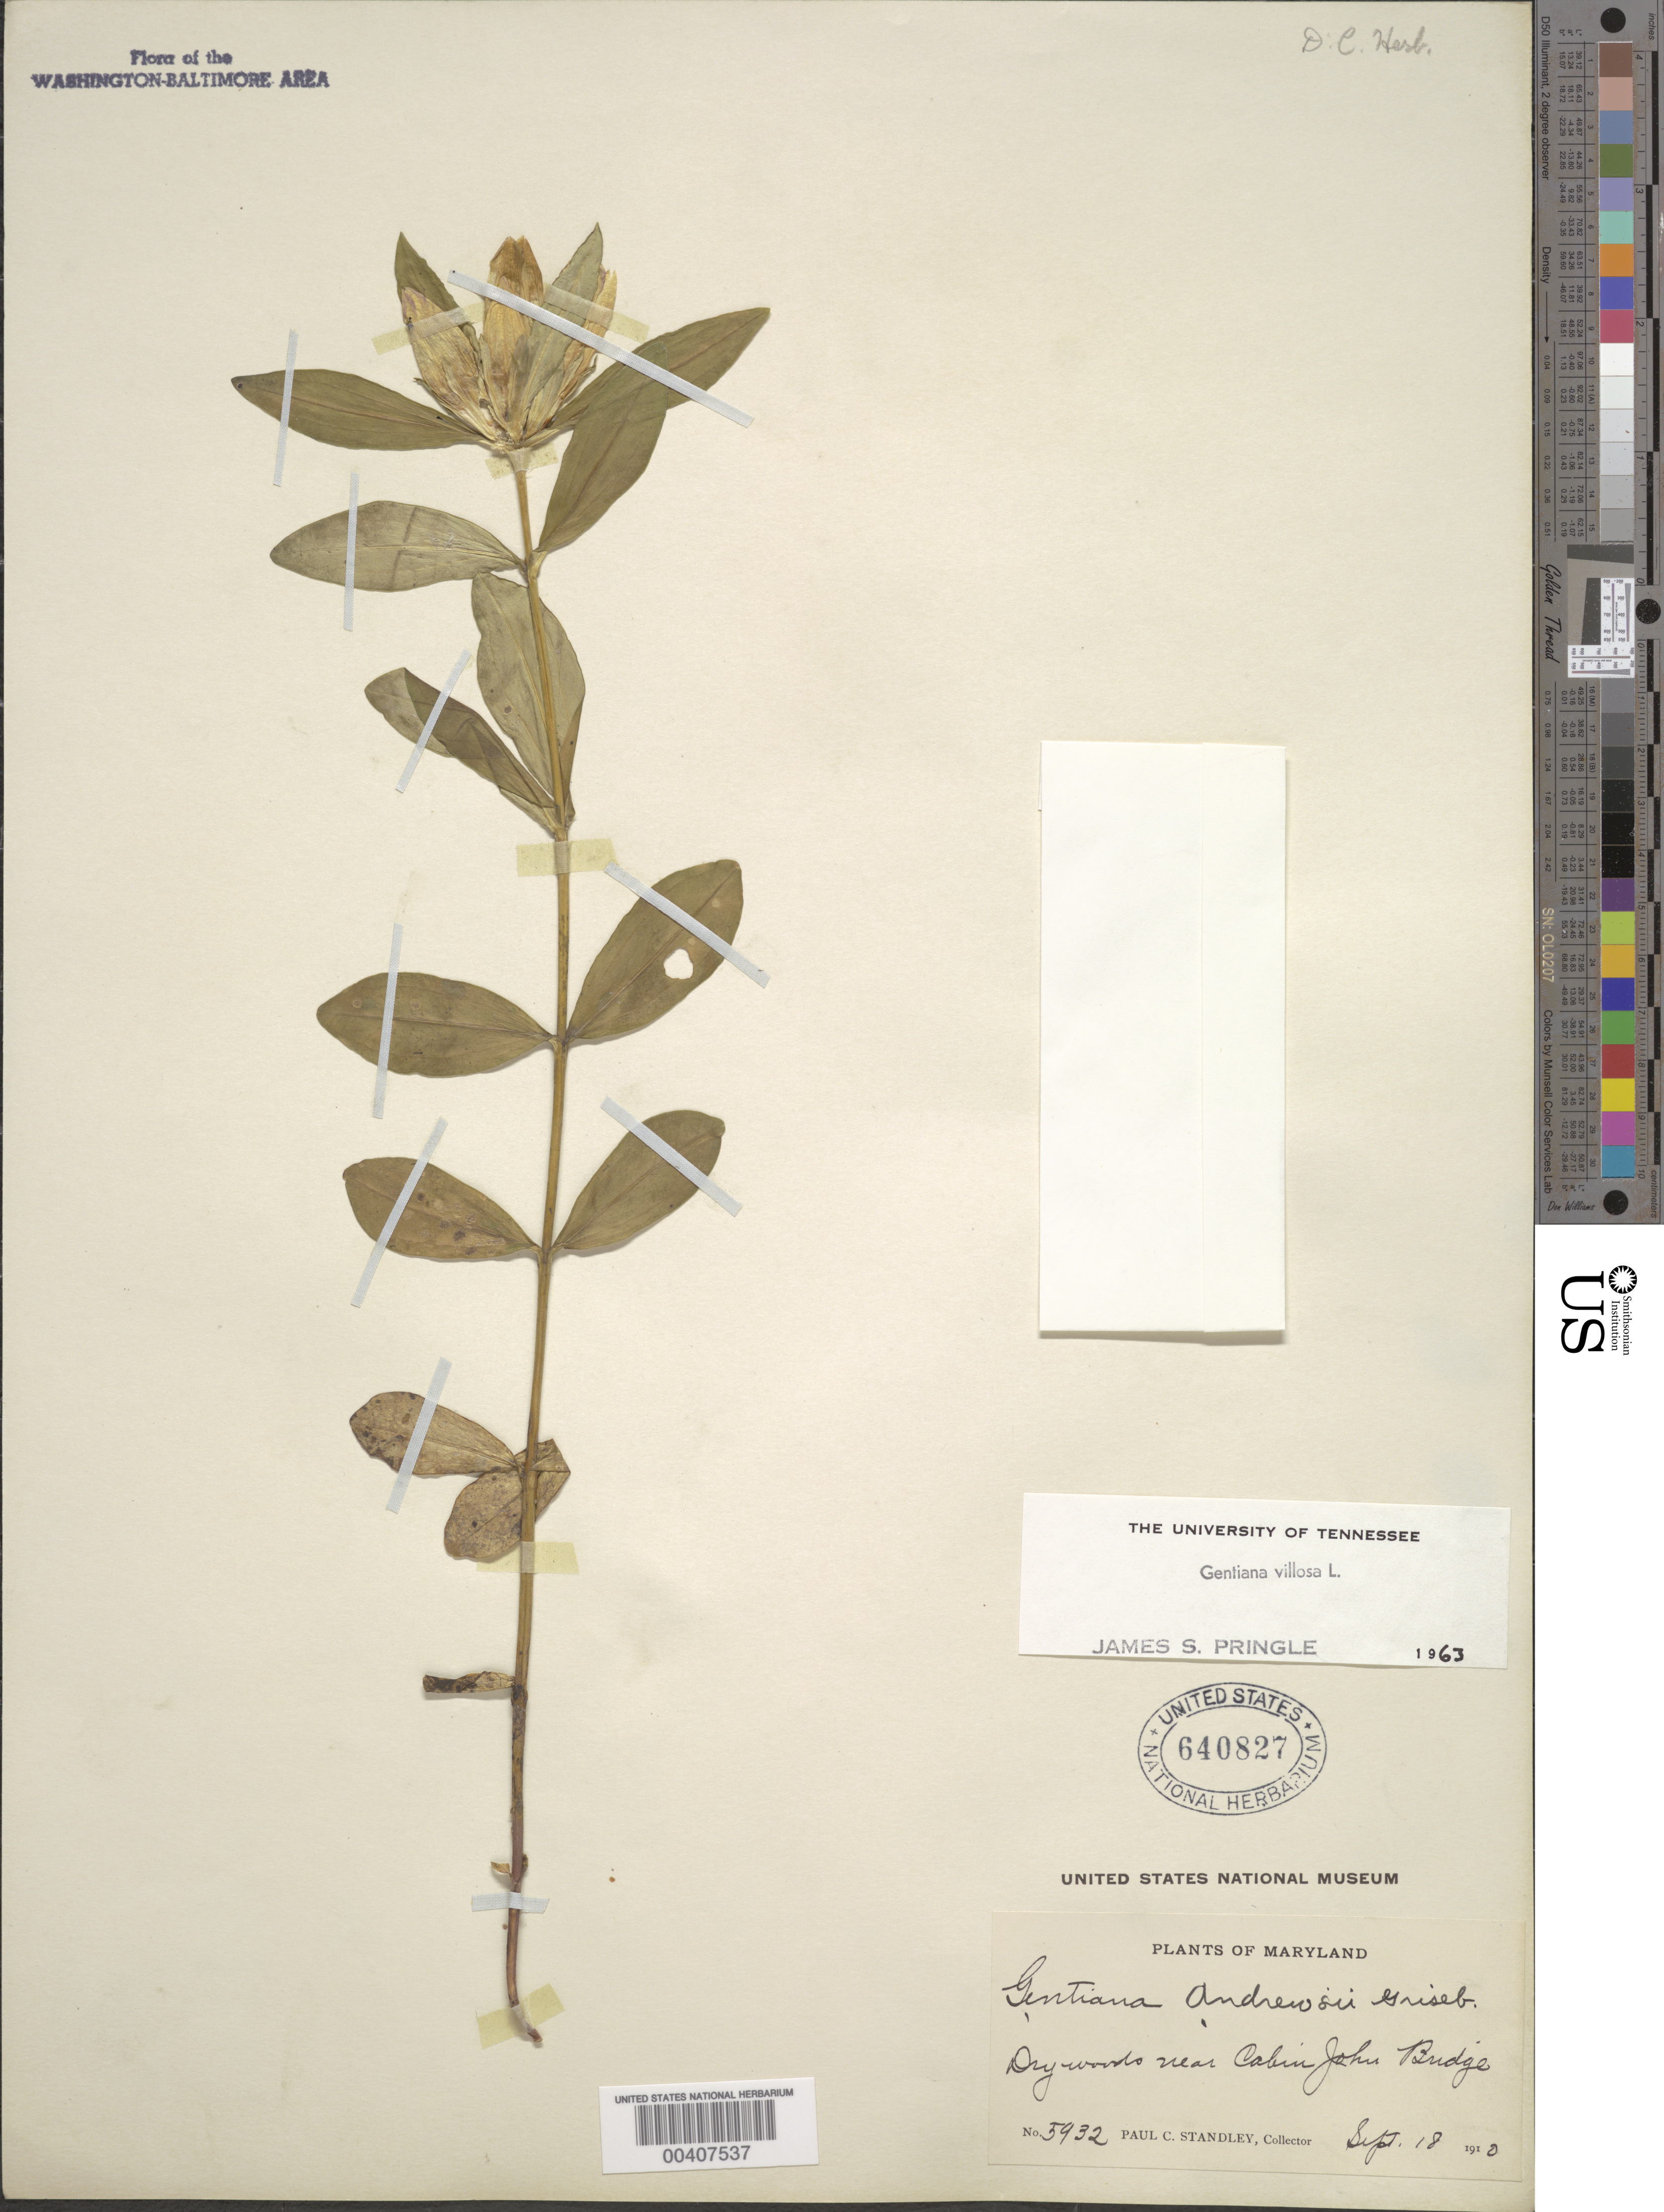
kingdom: Plantae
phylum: Tracheophyta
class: Magnoliopsida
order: Gentianales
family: Gentianaceae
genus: Gentiana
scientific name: Gentiana villosa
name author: L.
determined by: Pringle, J. S.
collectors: P. C. Standley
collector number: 5932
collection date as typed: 18 Sep 1910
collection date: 1910-09-18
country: United States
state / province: Maryland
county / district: Montgomery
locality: Cabin John Bridge, near C. & O. Canal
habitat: Dry woods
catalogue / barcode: US 640827